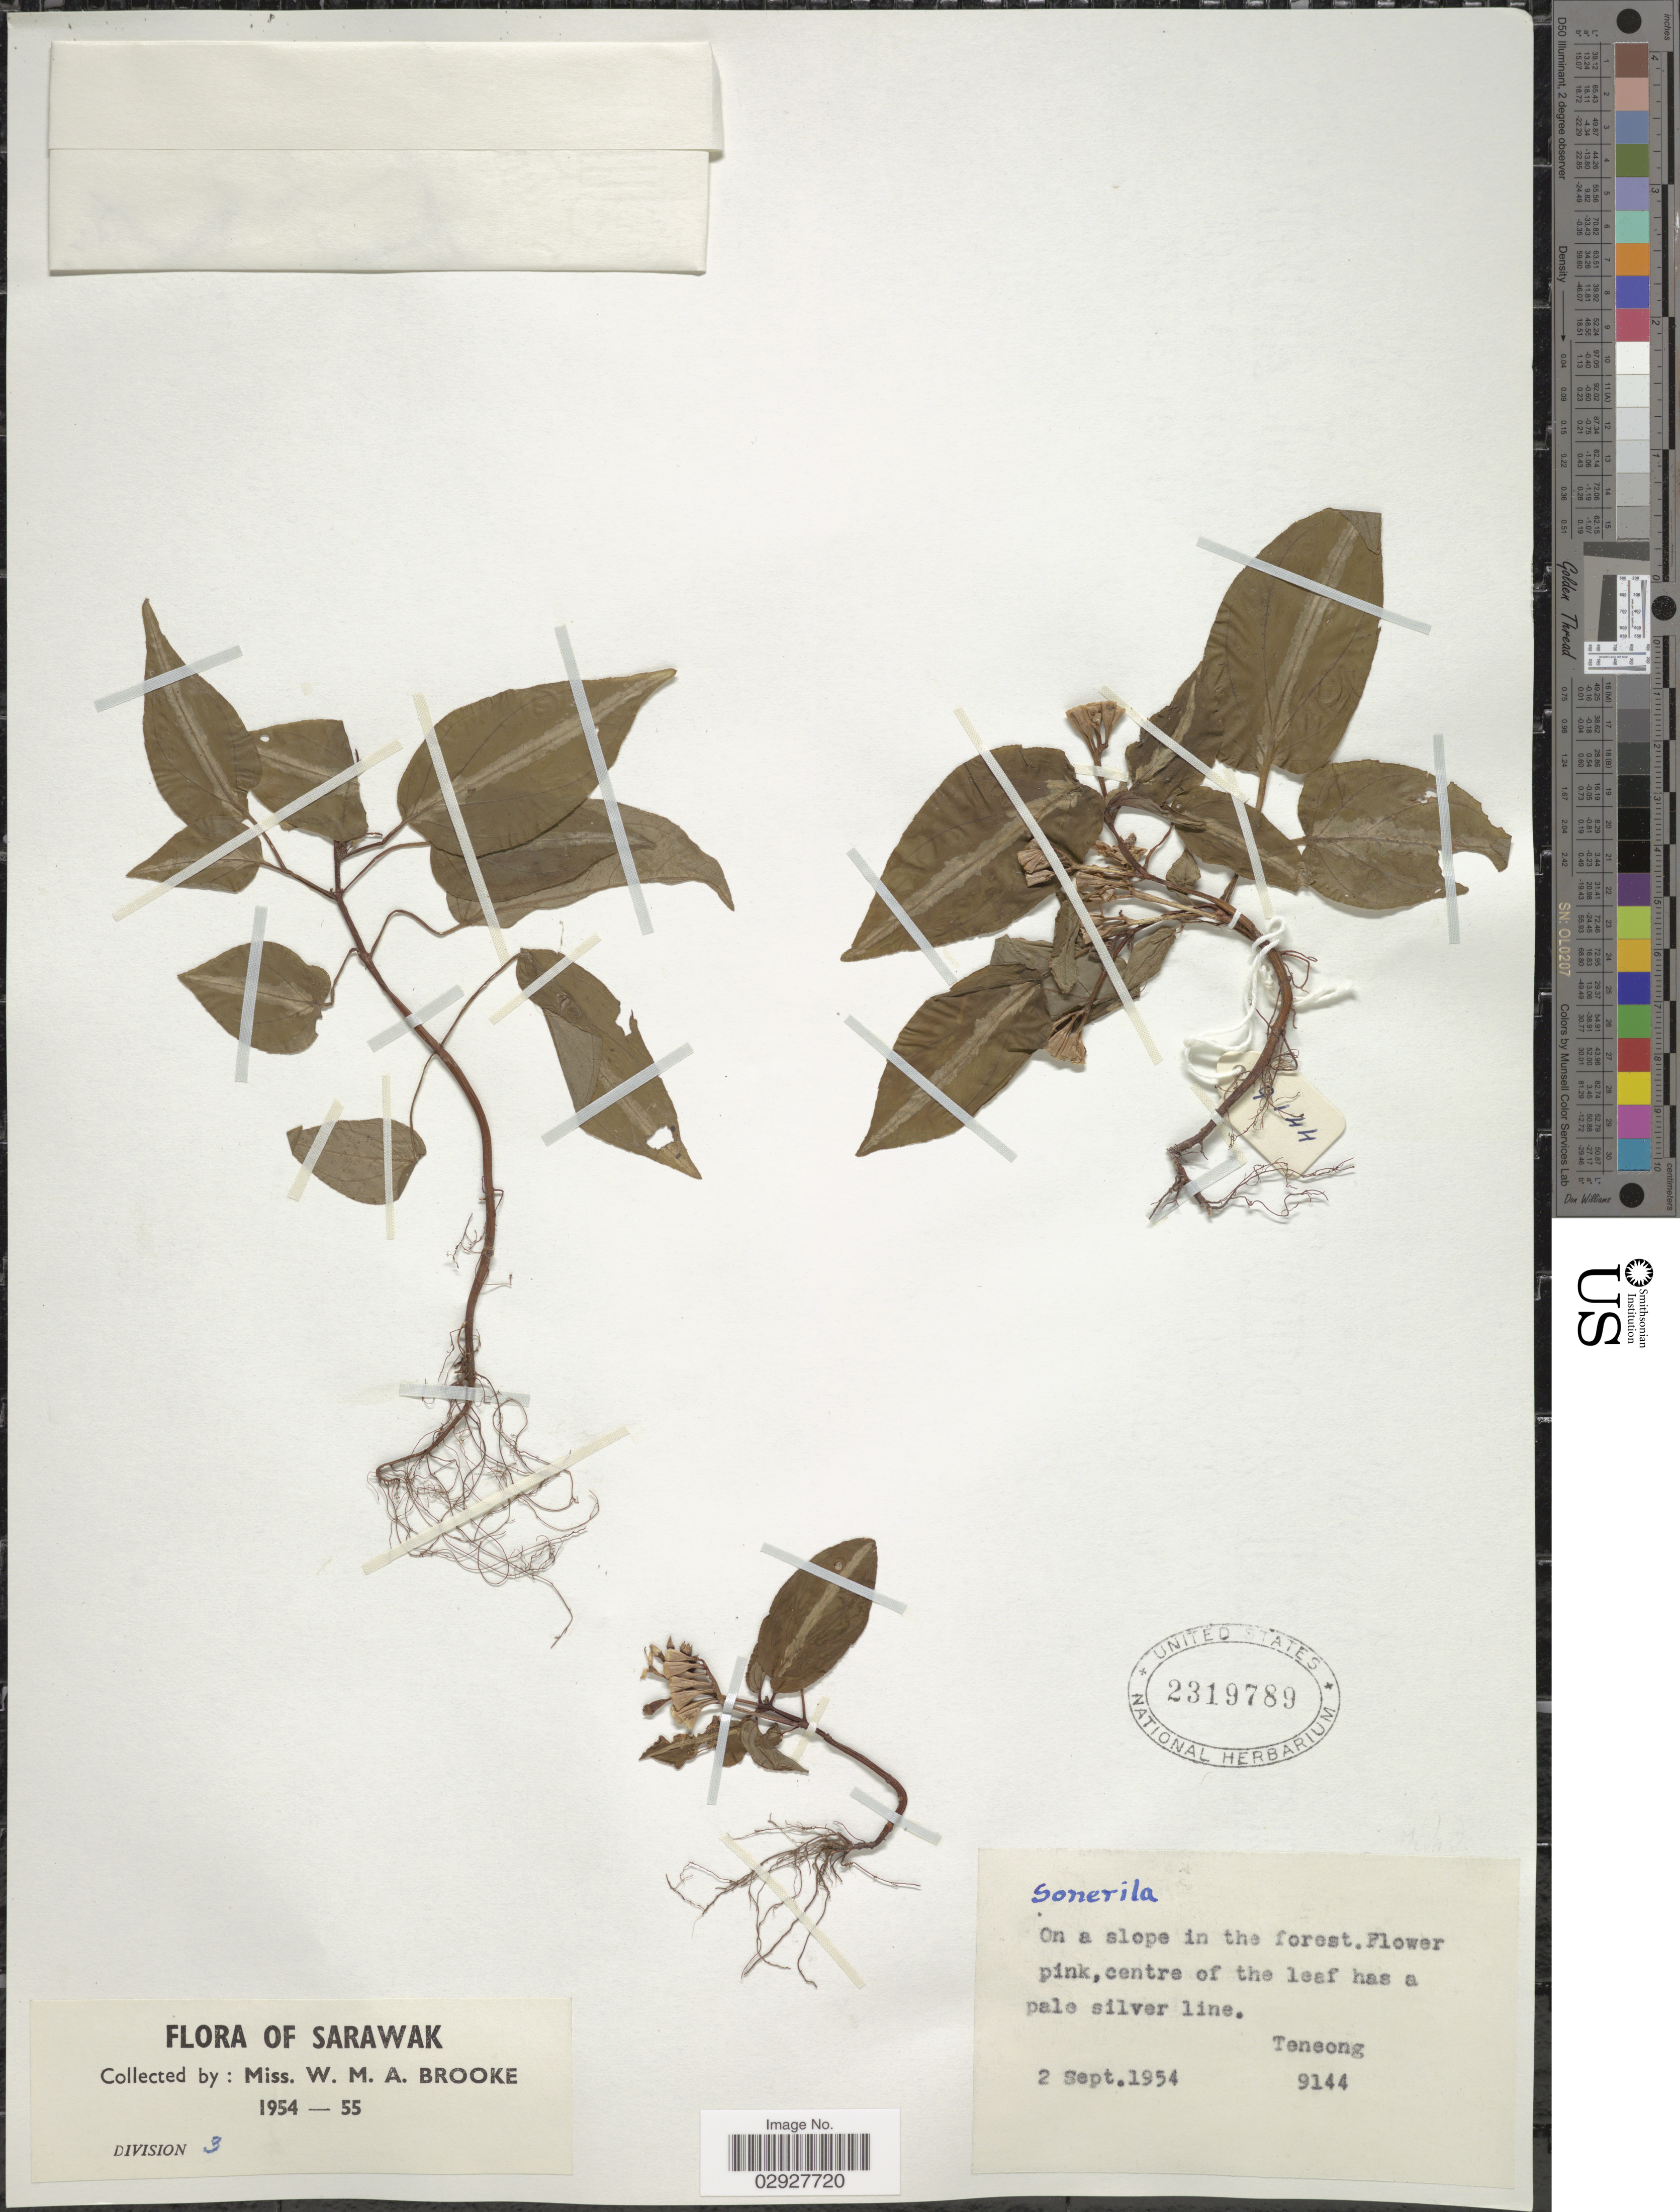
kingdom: Plantae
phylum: Tracheophyta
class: Magnoliopsida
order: Myrtales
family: Melastomataceae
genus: Sonerila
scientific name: Sonerila sp.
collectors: W. Brooke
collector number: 9144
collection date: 1954-09-02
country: Malaysia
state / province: Sarawak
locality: Teneong.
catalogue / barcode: US 2319789